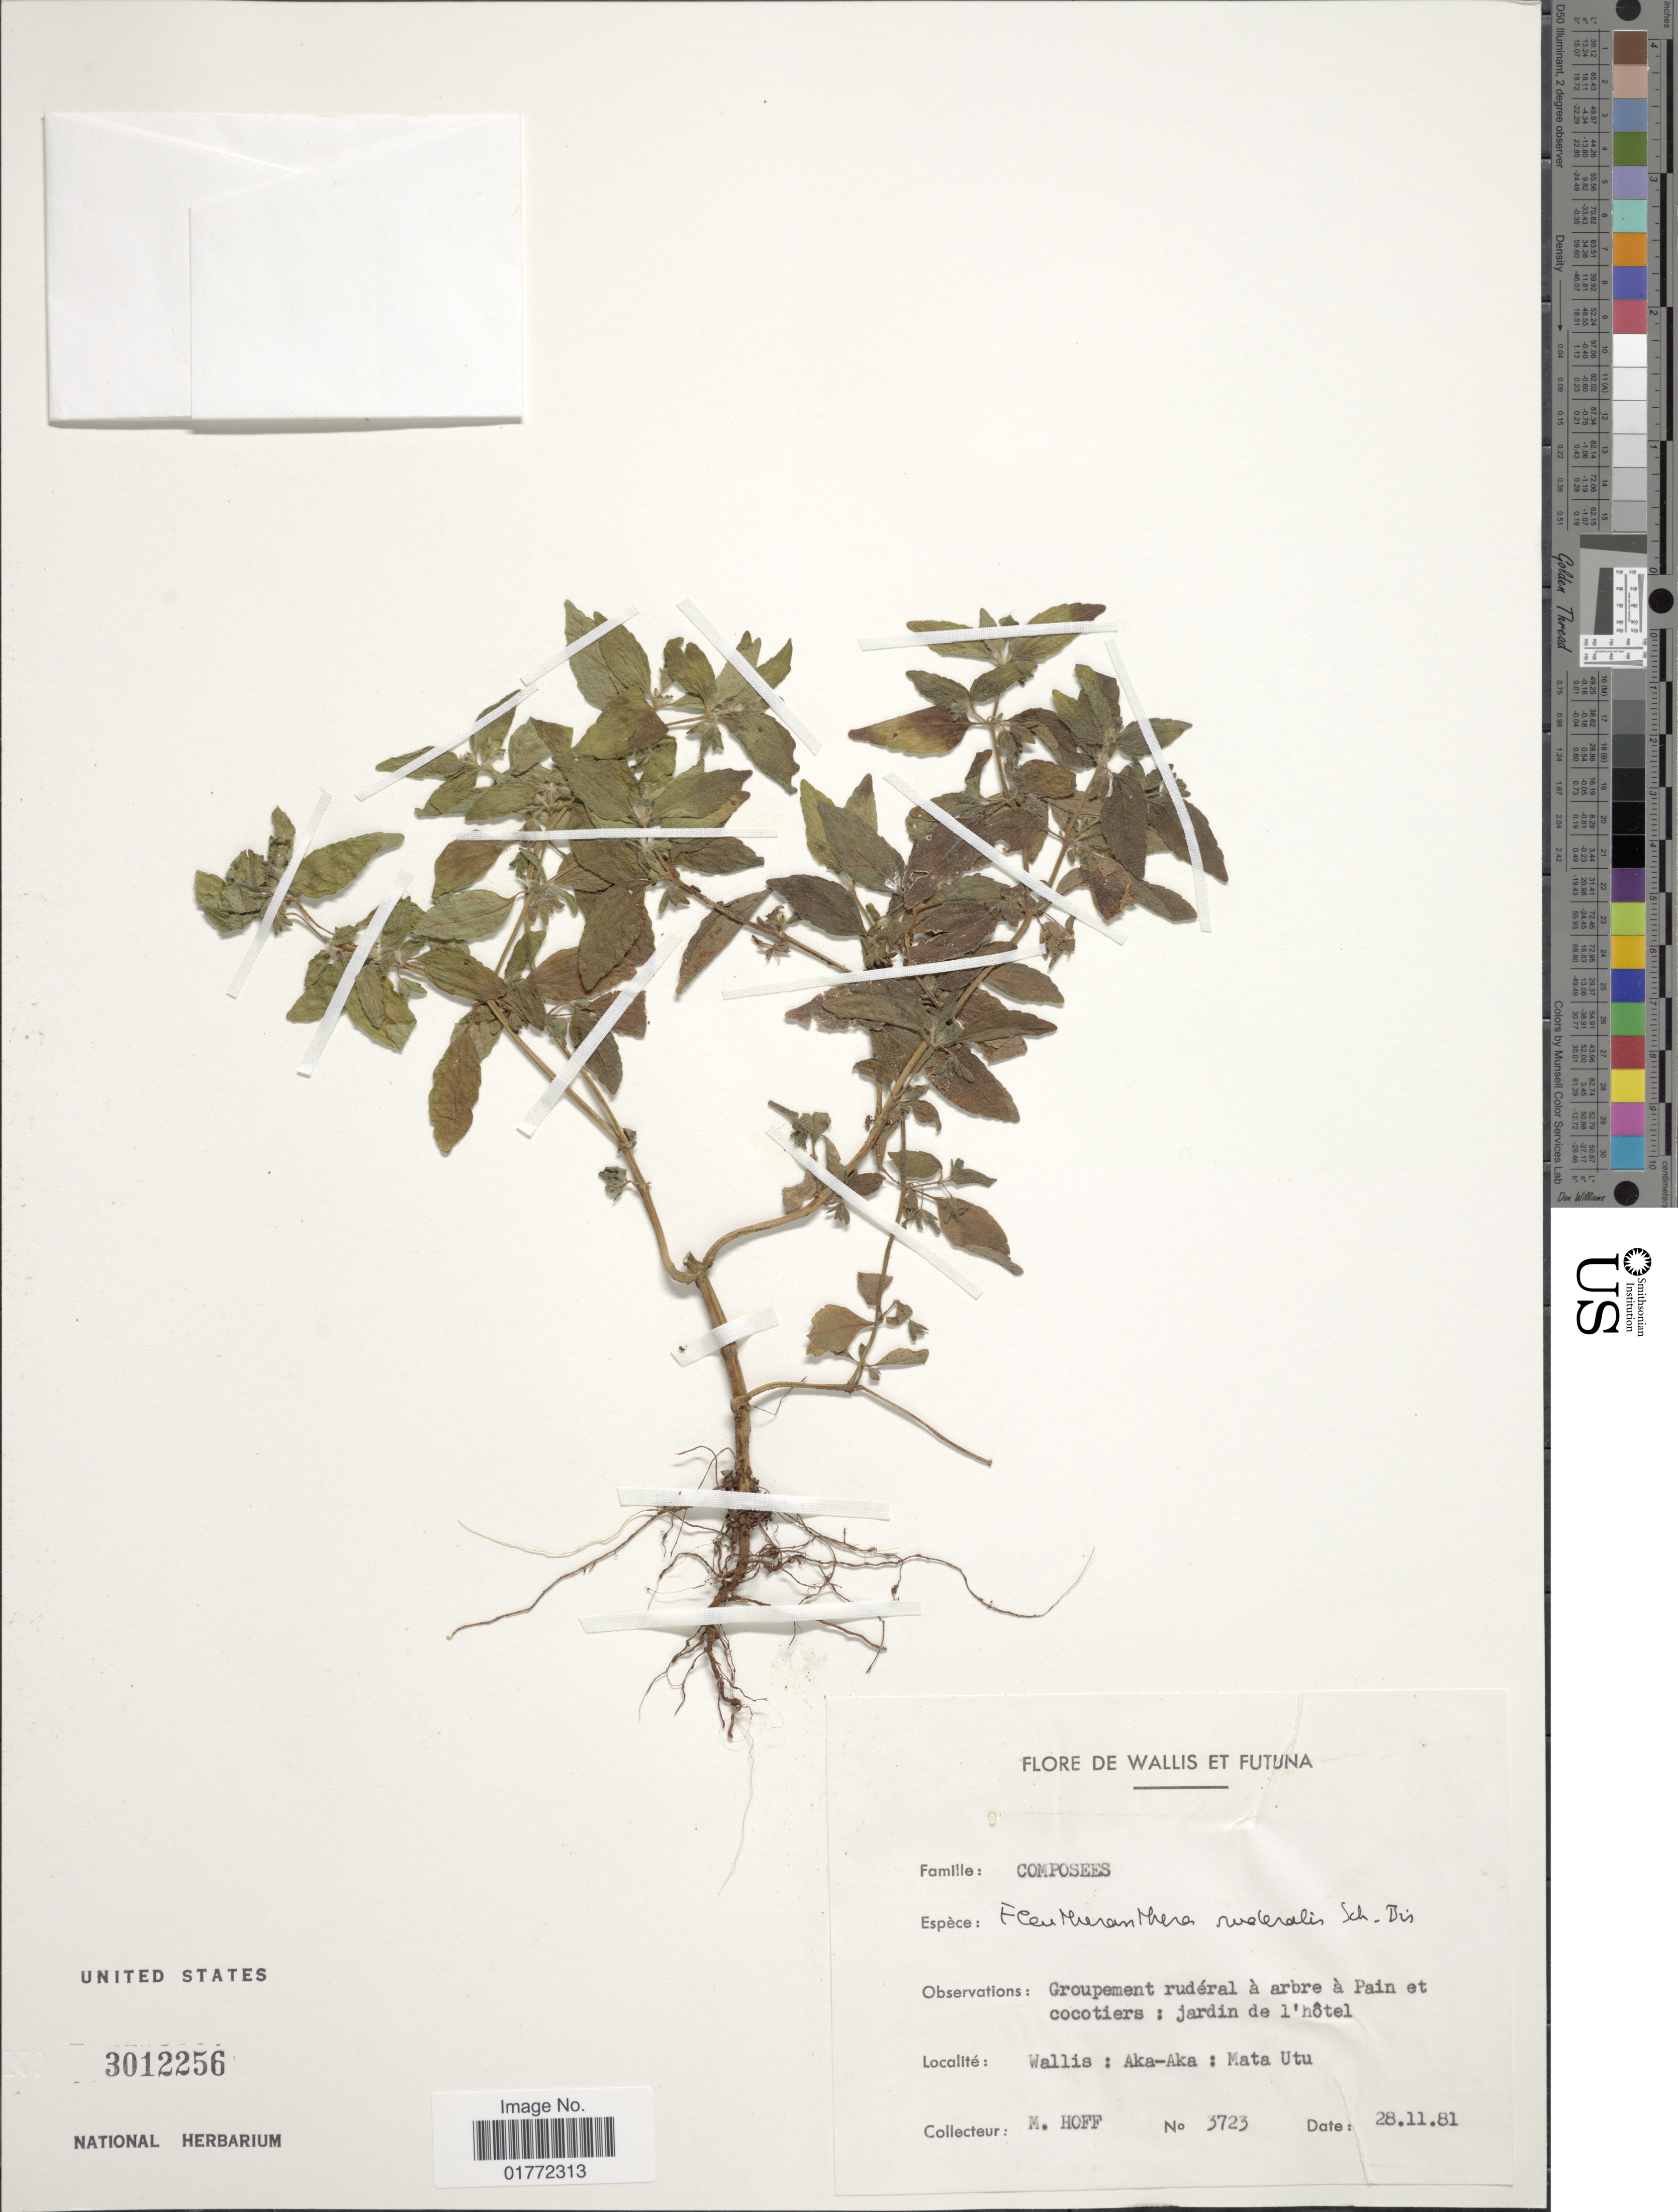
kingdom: Plantae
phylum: Tracheophyta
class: Magnoliopsida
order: Asterales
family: Asteraceae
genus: Eleutheranthera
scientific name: Eleutheranthera ruderalis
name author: (Sw.) Sch. Bip.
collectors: M. Hoff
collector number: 3723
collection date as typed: Transcribed d/m/y: 28/11/81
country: Wallis and Futuna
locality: Wallis ry Futuna, Wallis: Aka - Aka: Mata Utu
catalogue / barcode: US 3012256